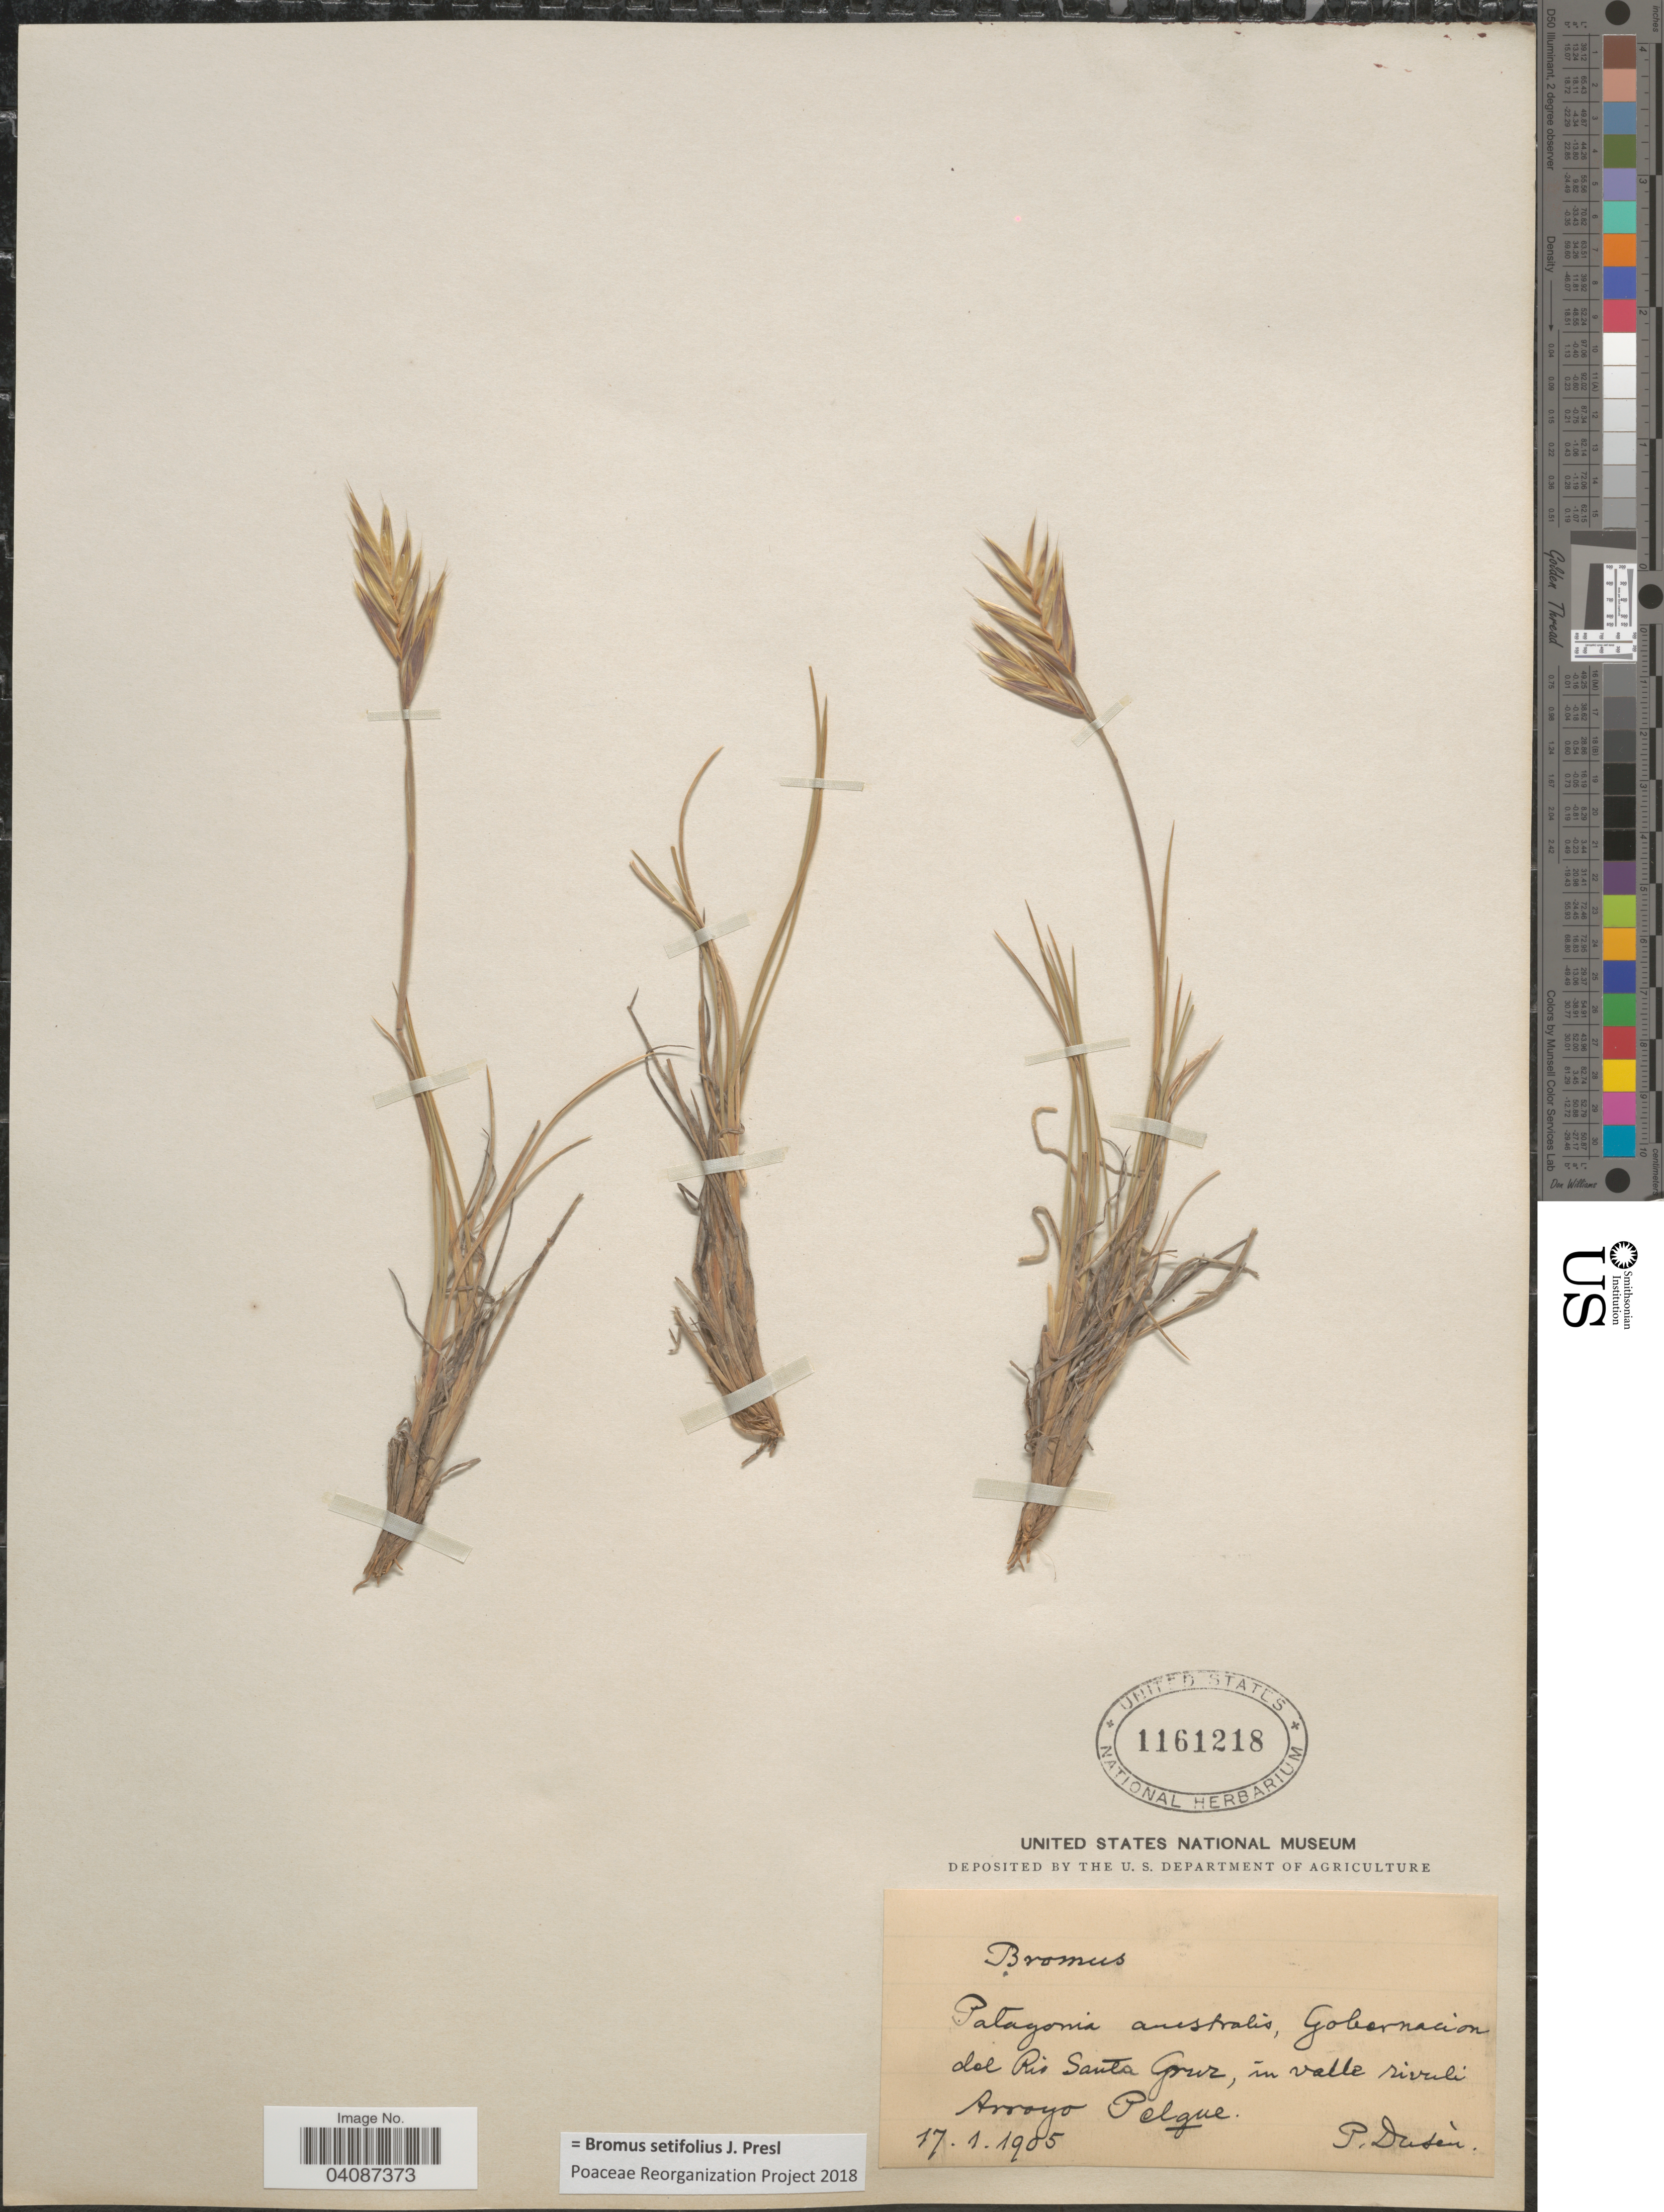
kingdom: Plantae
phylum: Tracheophyta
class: Liliopsida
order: Poales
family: Poaceae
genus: Bromus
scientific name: Bromus setifolius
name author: J. Presl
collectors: P. Dusén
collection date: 1905-01-17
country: Argentina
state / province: Santa Cruz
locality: Patagonia australis, Gobernacion del Rio Santa Cruz, in valle rivuli Arroyo Pelgue.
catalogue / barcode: US 1161218